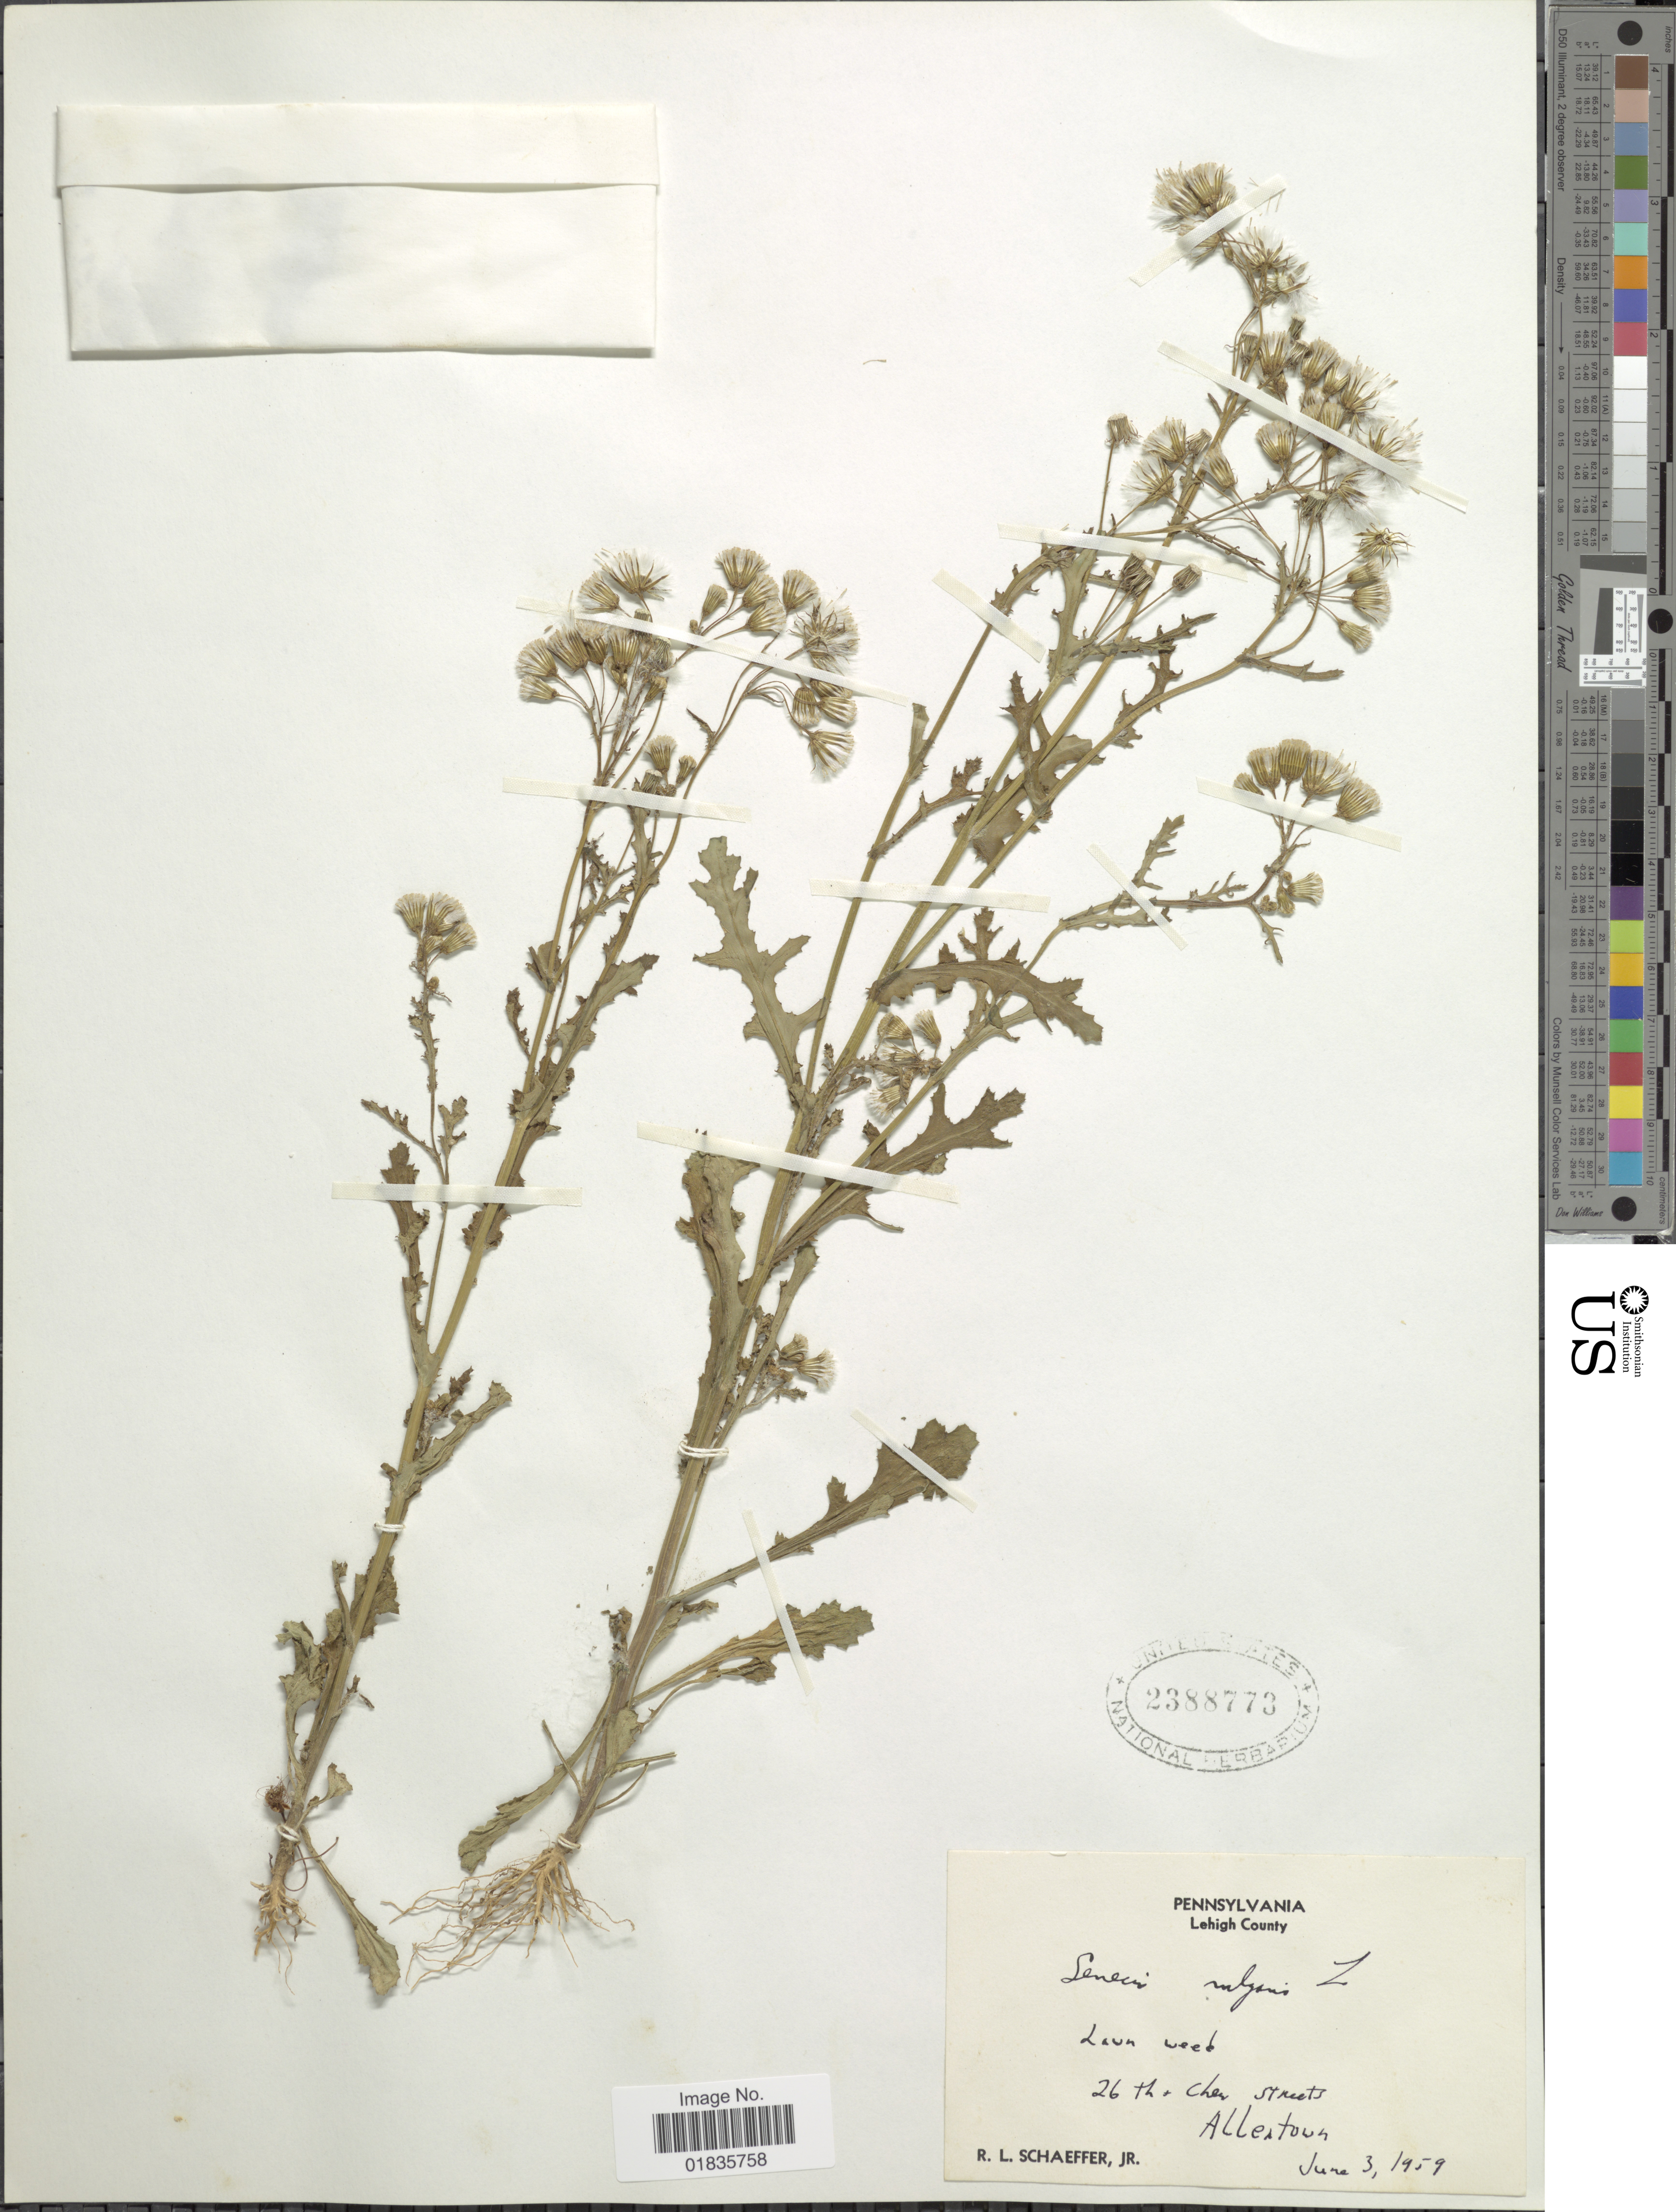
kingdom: Plantae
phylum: Tracheophyta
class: Magnoliopsida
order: Asterales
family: Asteraceae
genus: Senecio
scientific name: Senecio vulgaris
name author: L.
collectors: R. L. Schaeffer Jr.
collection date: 1959-06-03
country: United States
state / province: Pennsylvania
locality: Lehigh County, Lawn weed, 26th. + Chew streets, Allentown.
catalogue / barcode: US 2388773